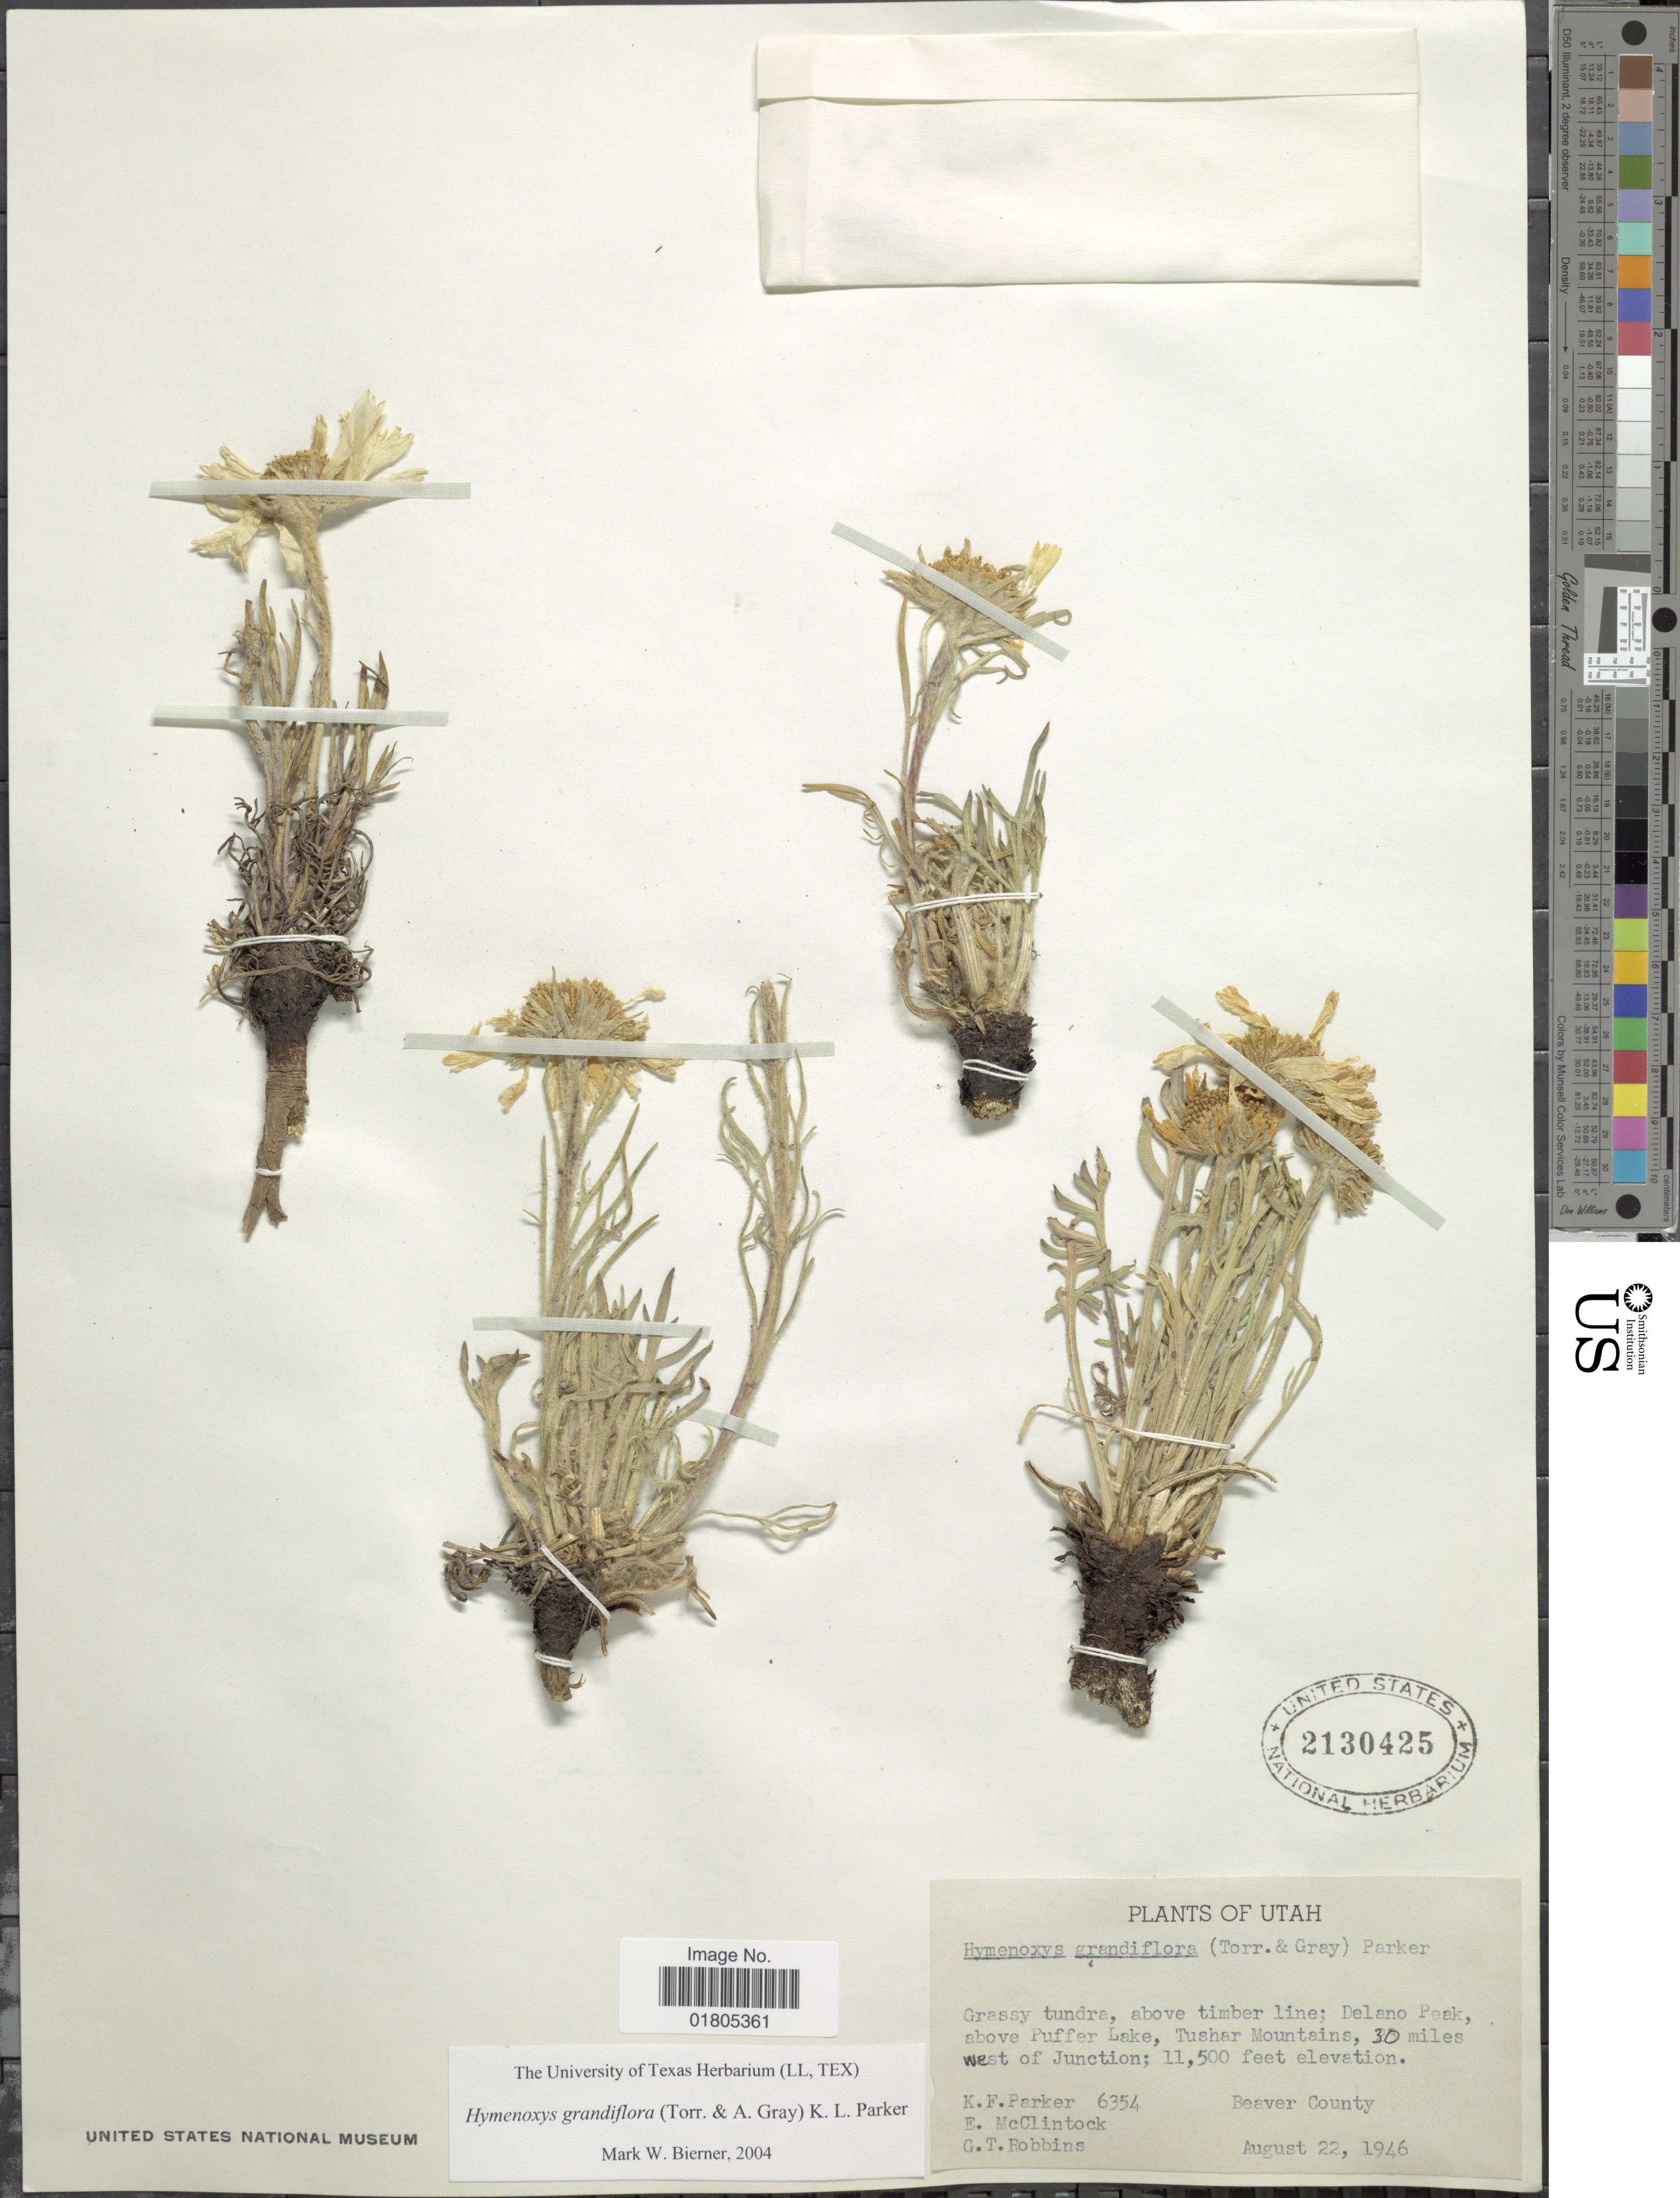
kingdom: Plantae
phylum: Tracheophyta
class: Magnoliopsida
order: Asterales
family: Asteraceae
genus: Actinea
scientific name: Actinea grandiflora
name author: (Torr. & A. Gray) Kuntze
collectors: K. F. Parker, E. McClintock & G. T. Robbins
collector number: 6354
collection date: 1946-08-22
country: United States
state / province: Utah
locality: Delano Peak, above Puffer Lake, Tushar Mountains, 30 miles west of Junction. Beaver County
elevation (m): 3505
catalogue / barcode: US 2130425